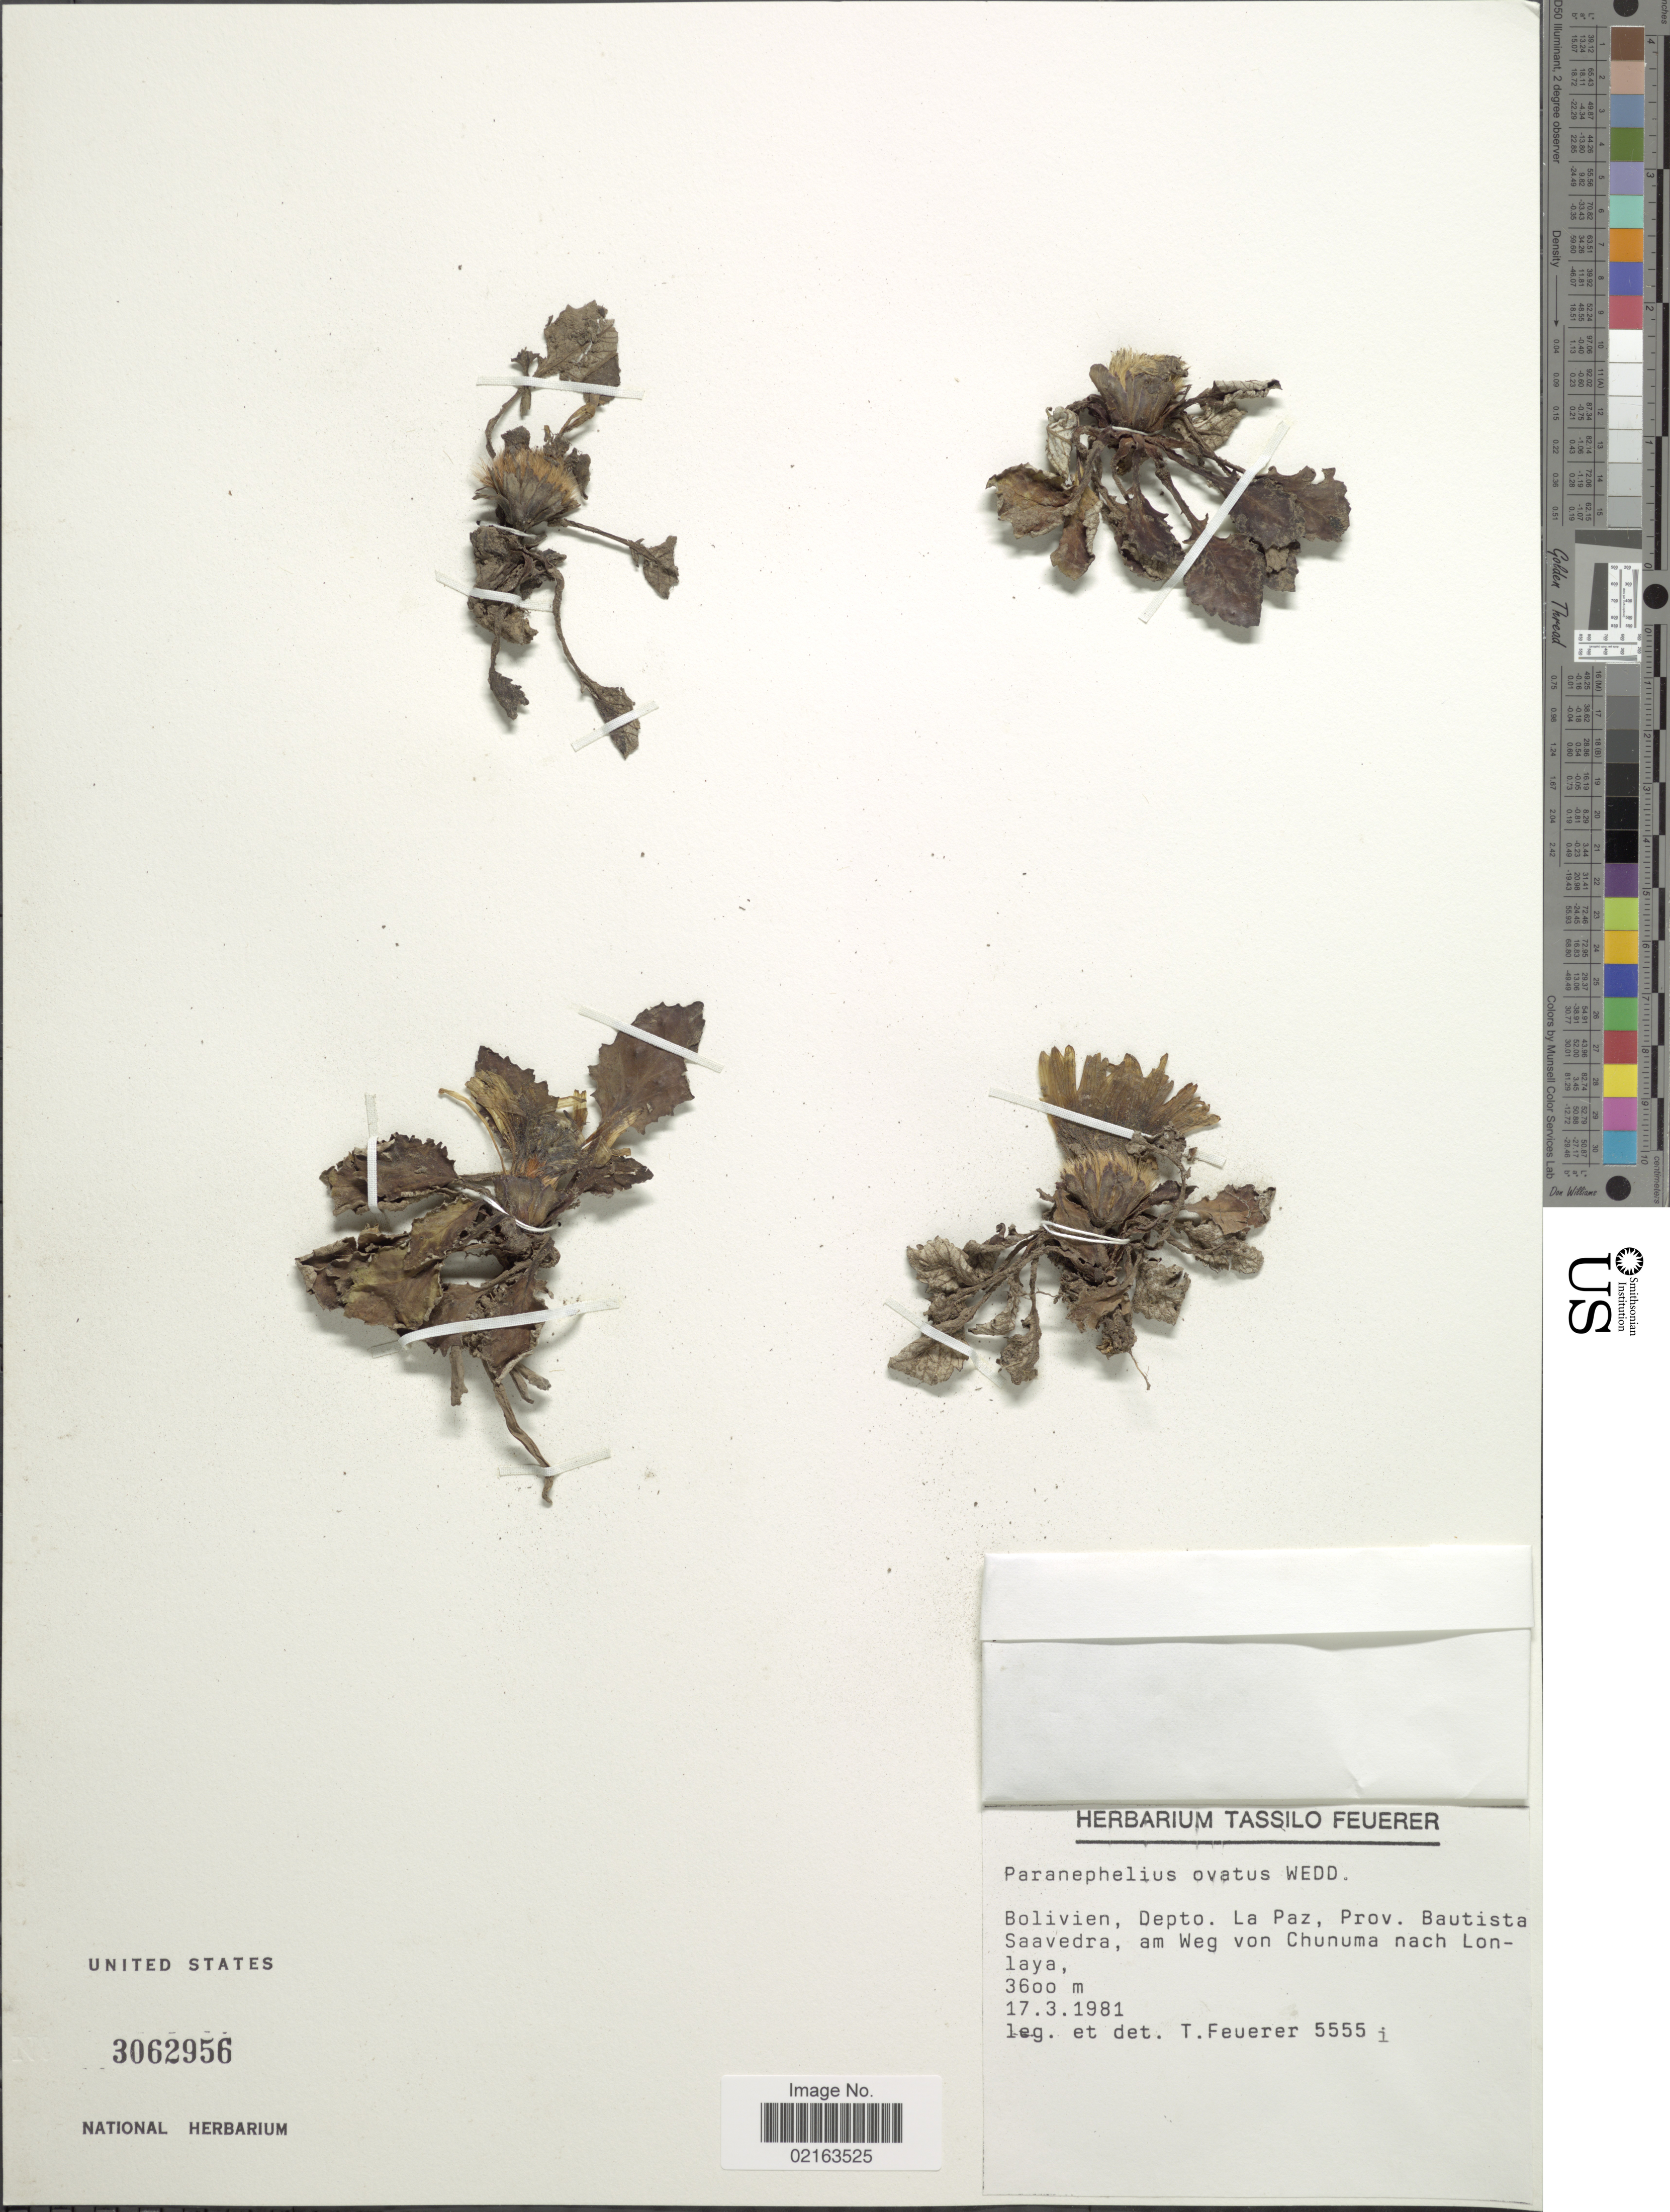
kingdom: Plantae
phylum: Tracheophyta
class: Magnoliopsida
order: Asterales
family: Asteraceae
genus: Paranephelius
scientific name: Paranephelius ovatus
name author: A. Gray ex Wedd.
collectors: T. Feuerer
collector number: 5555i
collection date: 1981-03-17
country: Bolivia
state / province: La Paz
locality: Bolivien, Depto. La Paz, Prov. Bautista Saavedra, am Weg von Chunuma nach Lonlaya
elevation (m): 3600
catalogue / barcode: US 3062956